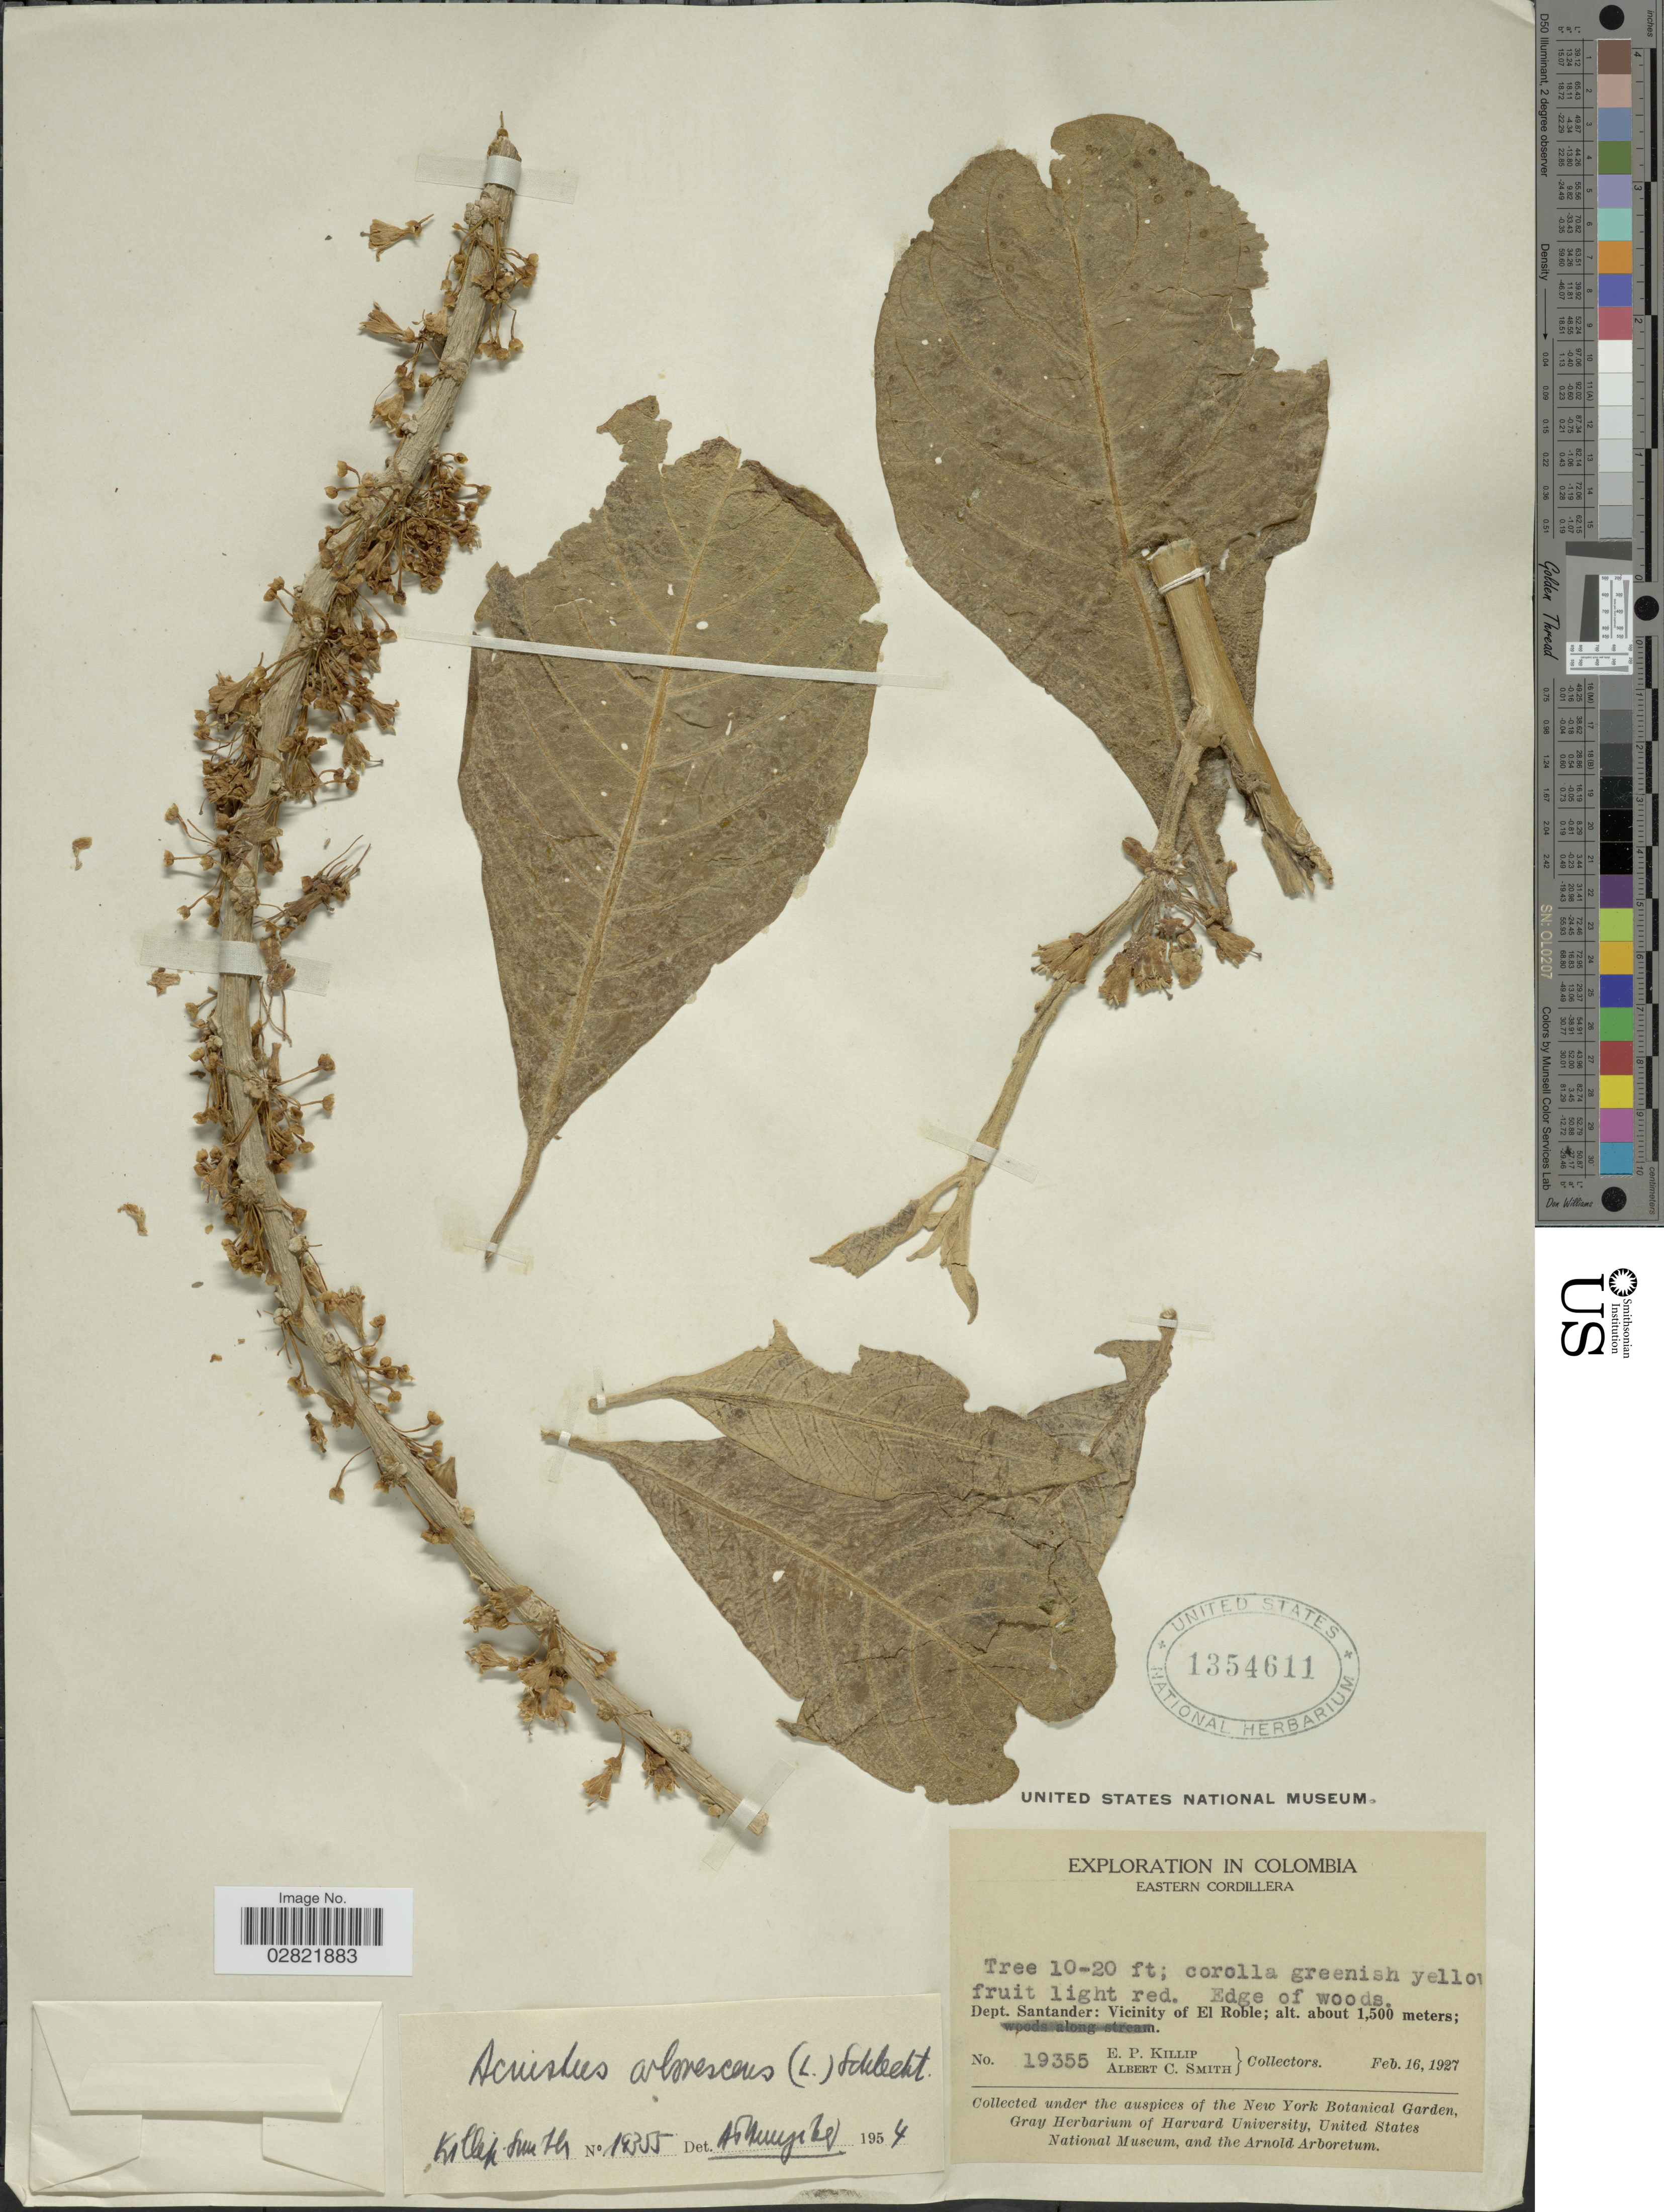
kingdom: Plantae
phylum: Tracheophyta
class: Magnoliopsida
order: Solanales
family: Solanaceae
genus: Acnistus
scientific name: Acnistus arborescens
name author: (L.) Schltdl.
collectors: E. P. Killip & A. C. Smith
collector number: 19355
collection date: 1927-02-16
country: Colombia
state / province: Santander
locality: Eastern Cordillera, Dept. Santander: Vicinity of El Roble.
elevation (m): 1500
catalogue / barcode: US 1354611